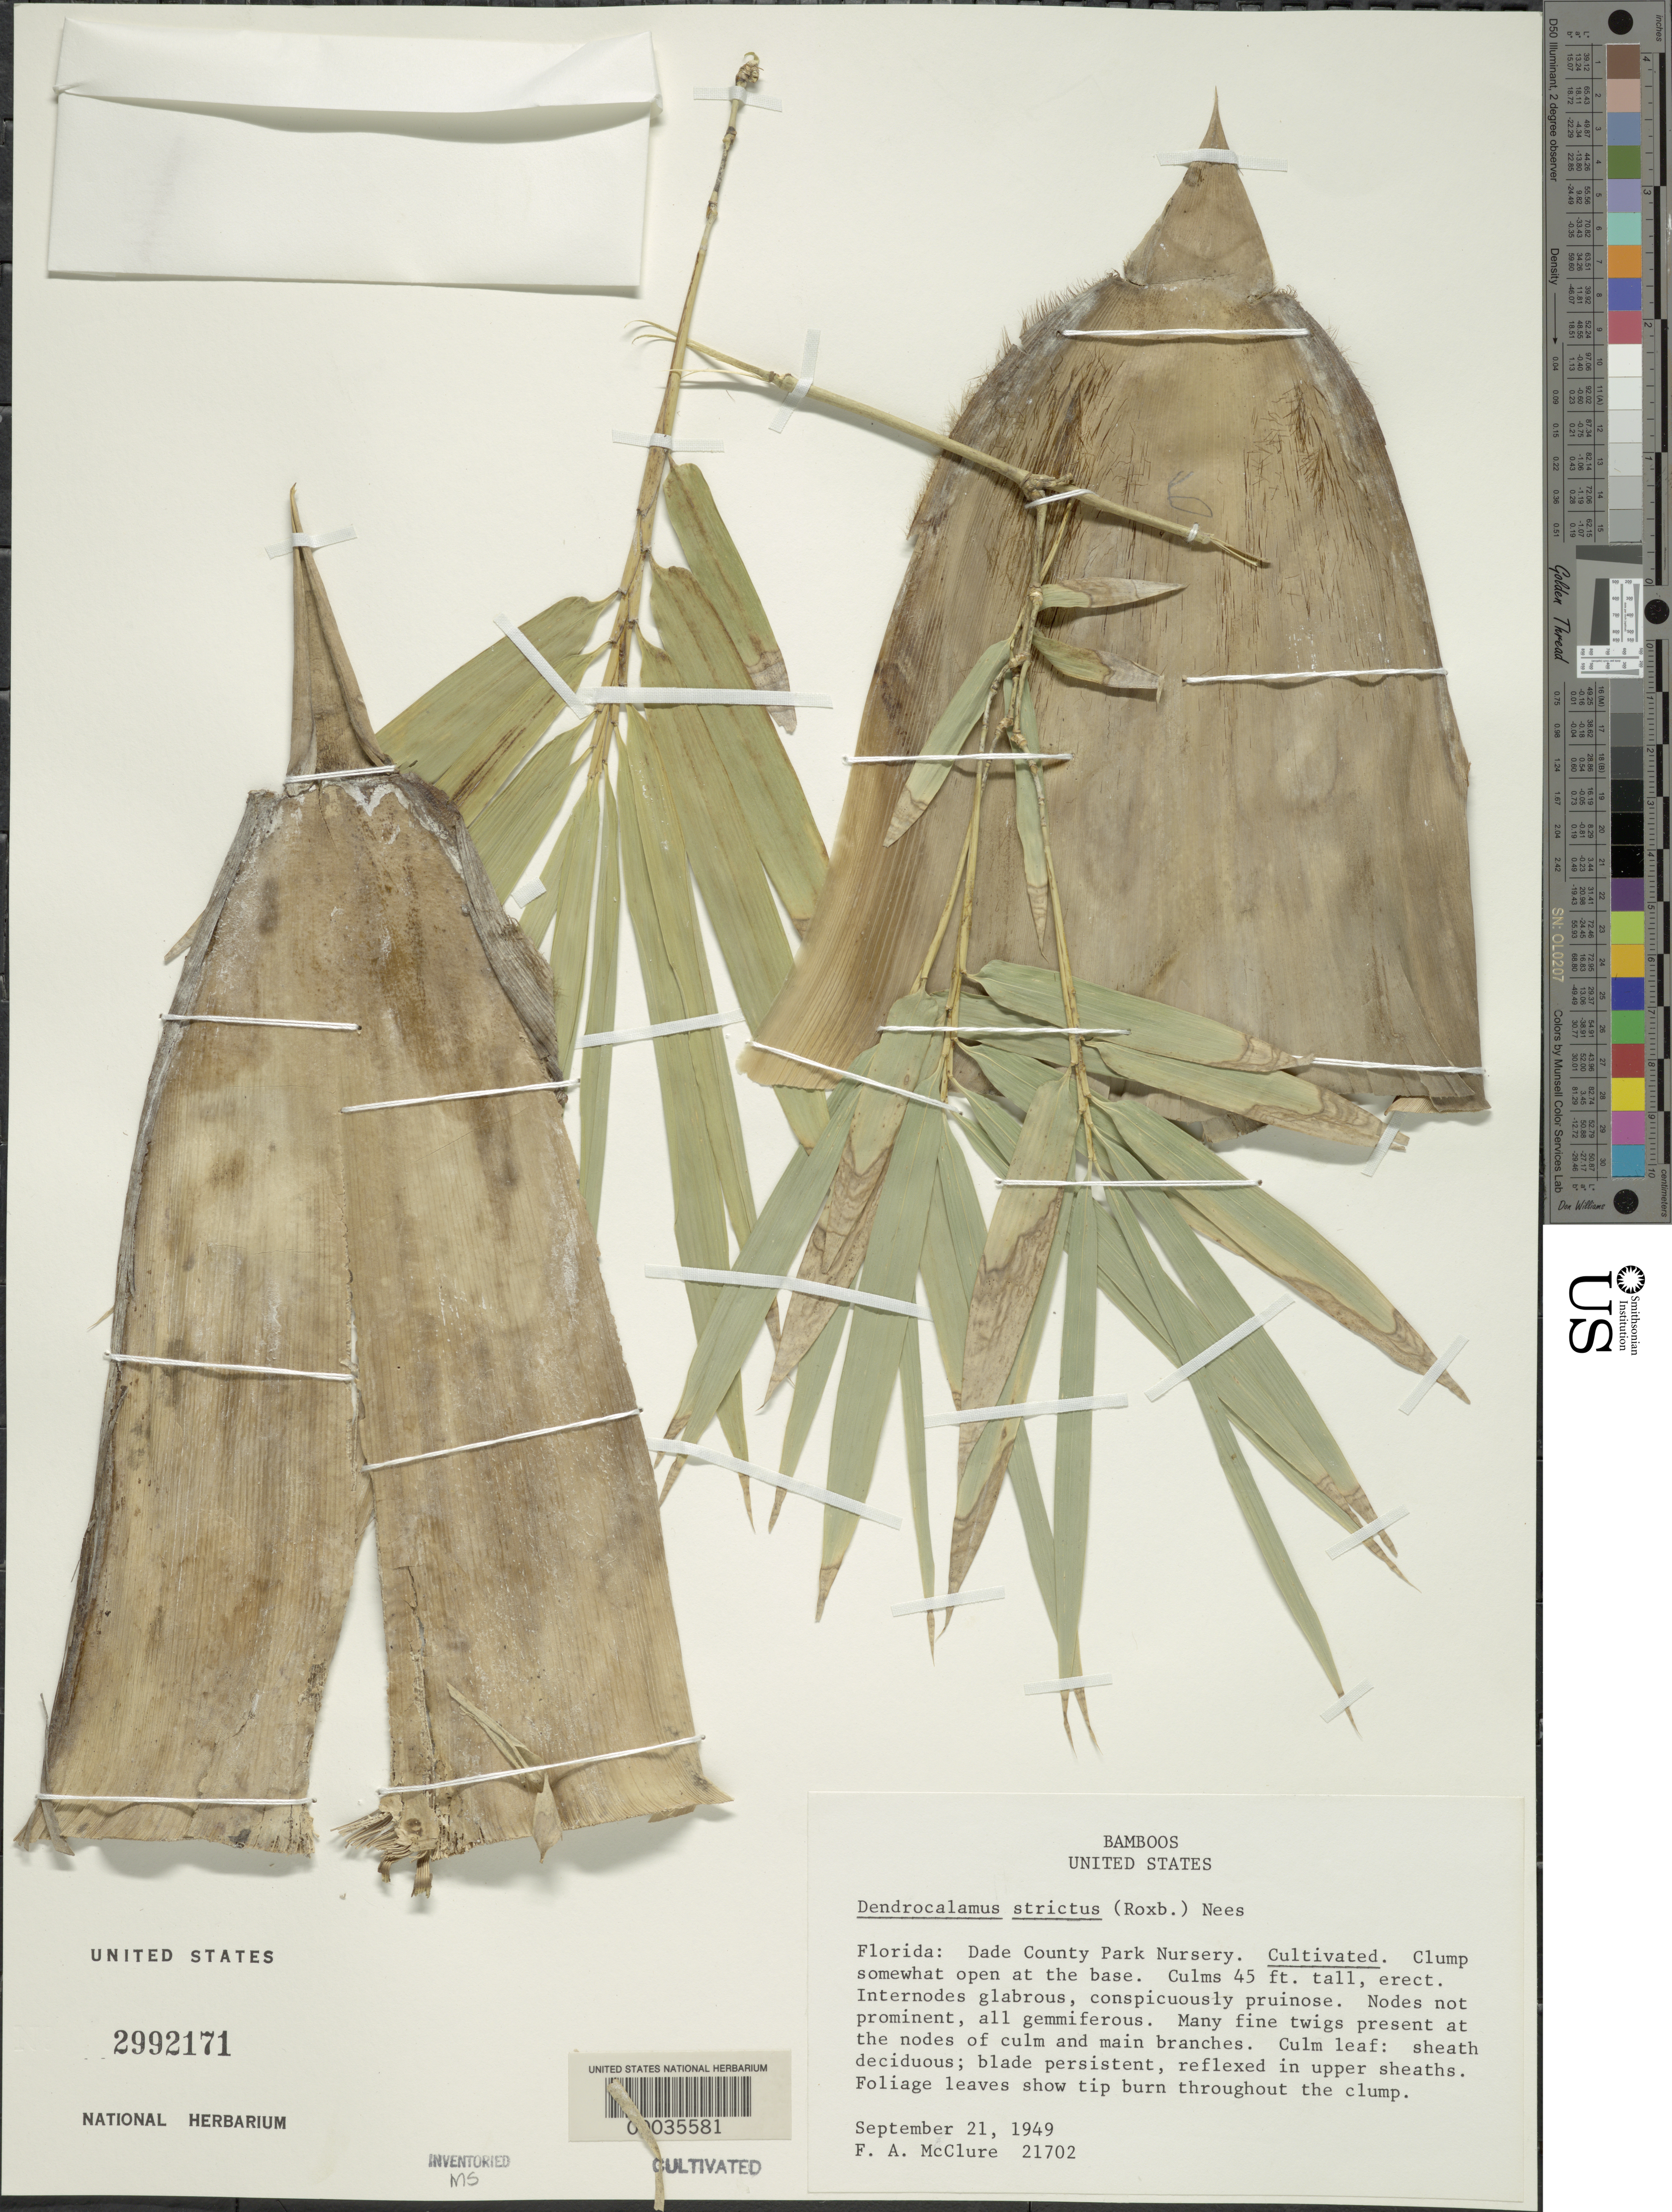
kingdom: Plantae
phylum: Tracheophyta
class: Liliopsida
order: Poales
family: Poaceae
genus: Dendrocalamus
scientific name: Dendrocalamus strictus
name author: (Roxb.) Nees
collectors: F. A. McClure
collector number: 21702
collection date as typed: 21 Sep 1949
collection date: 1949-09-21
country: United States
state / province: Florida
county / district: Dade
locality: Dade county park nursery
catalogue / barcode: US 2992171